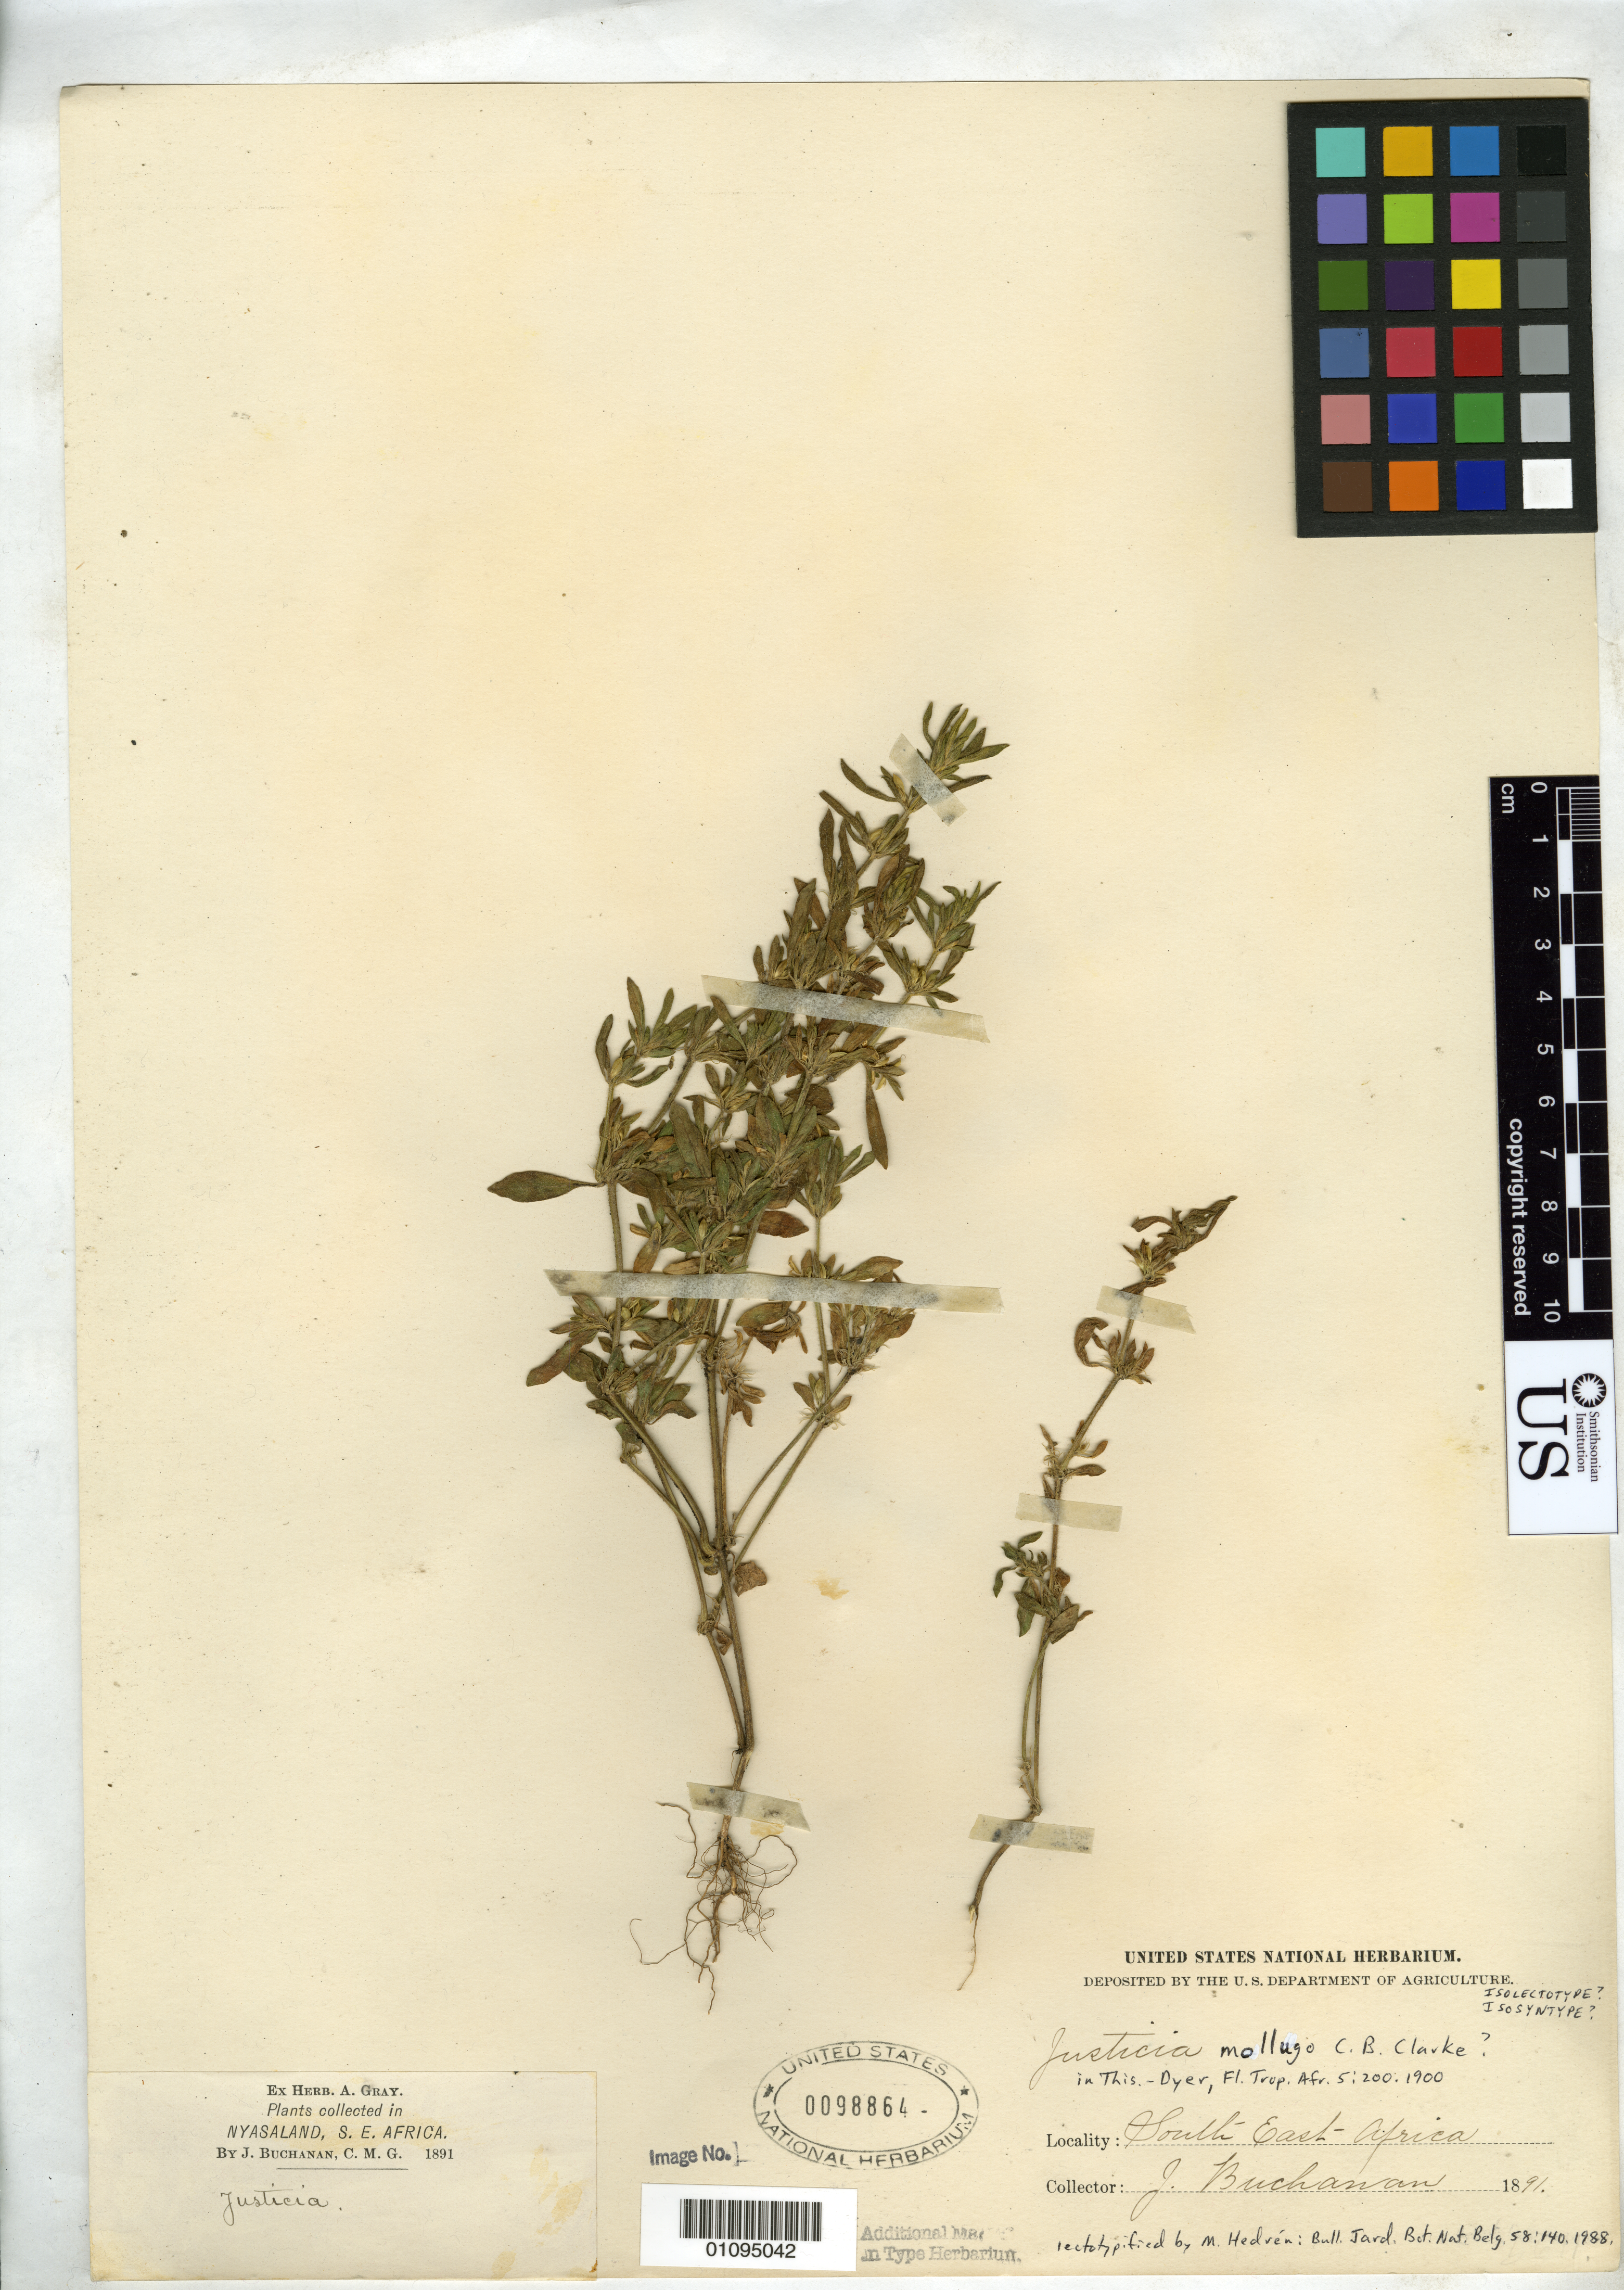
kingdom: Plantae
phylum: Tracheophyta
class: Magnoliopsida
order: Lamiales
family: Acanthaceae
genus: Justicia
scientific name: Justicia mollugo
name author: C.B. Clarke in Dyer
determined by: Smith, Stephen F., (US), NMNH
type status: Isolectotype; Type Collection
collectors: J. Buchanan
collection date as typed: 1891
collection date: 1891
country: Malawi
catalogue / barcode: US 98864